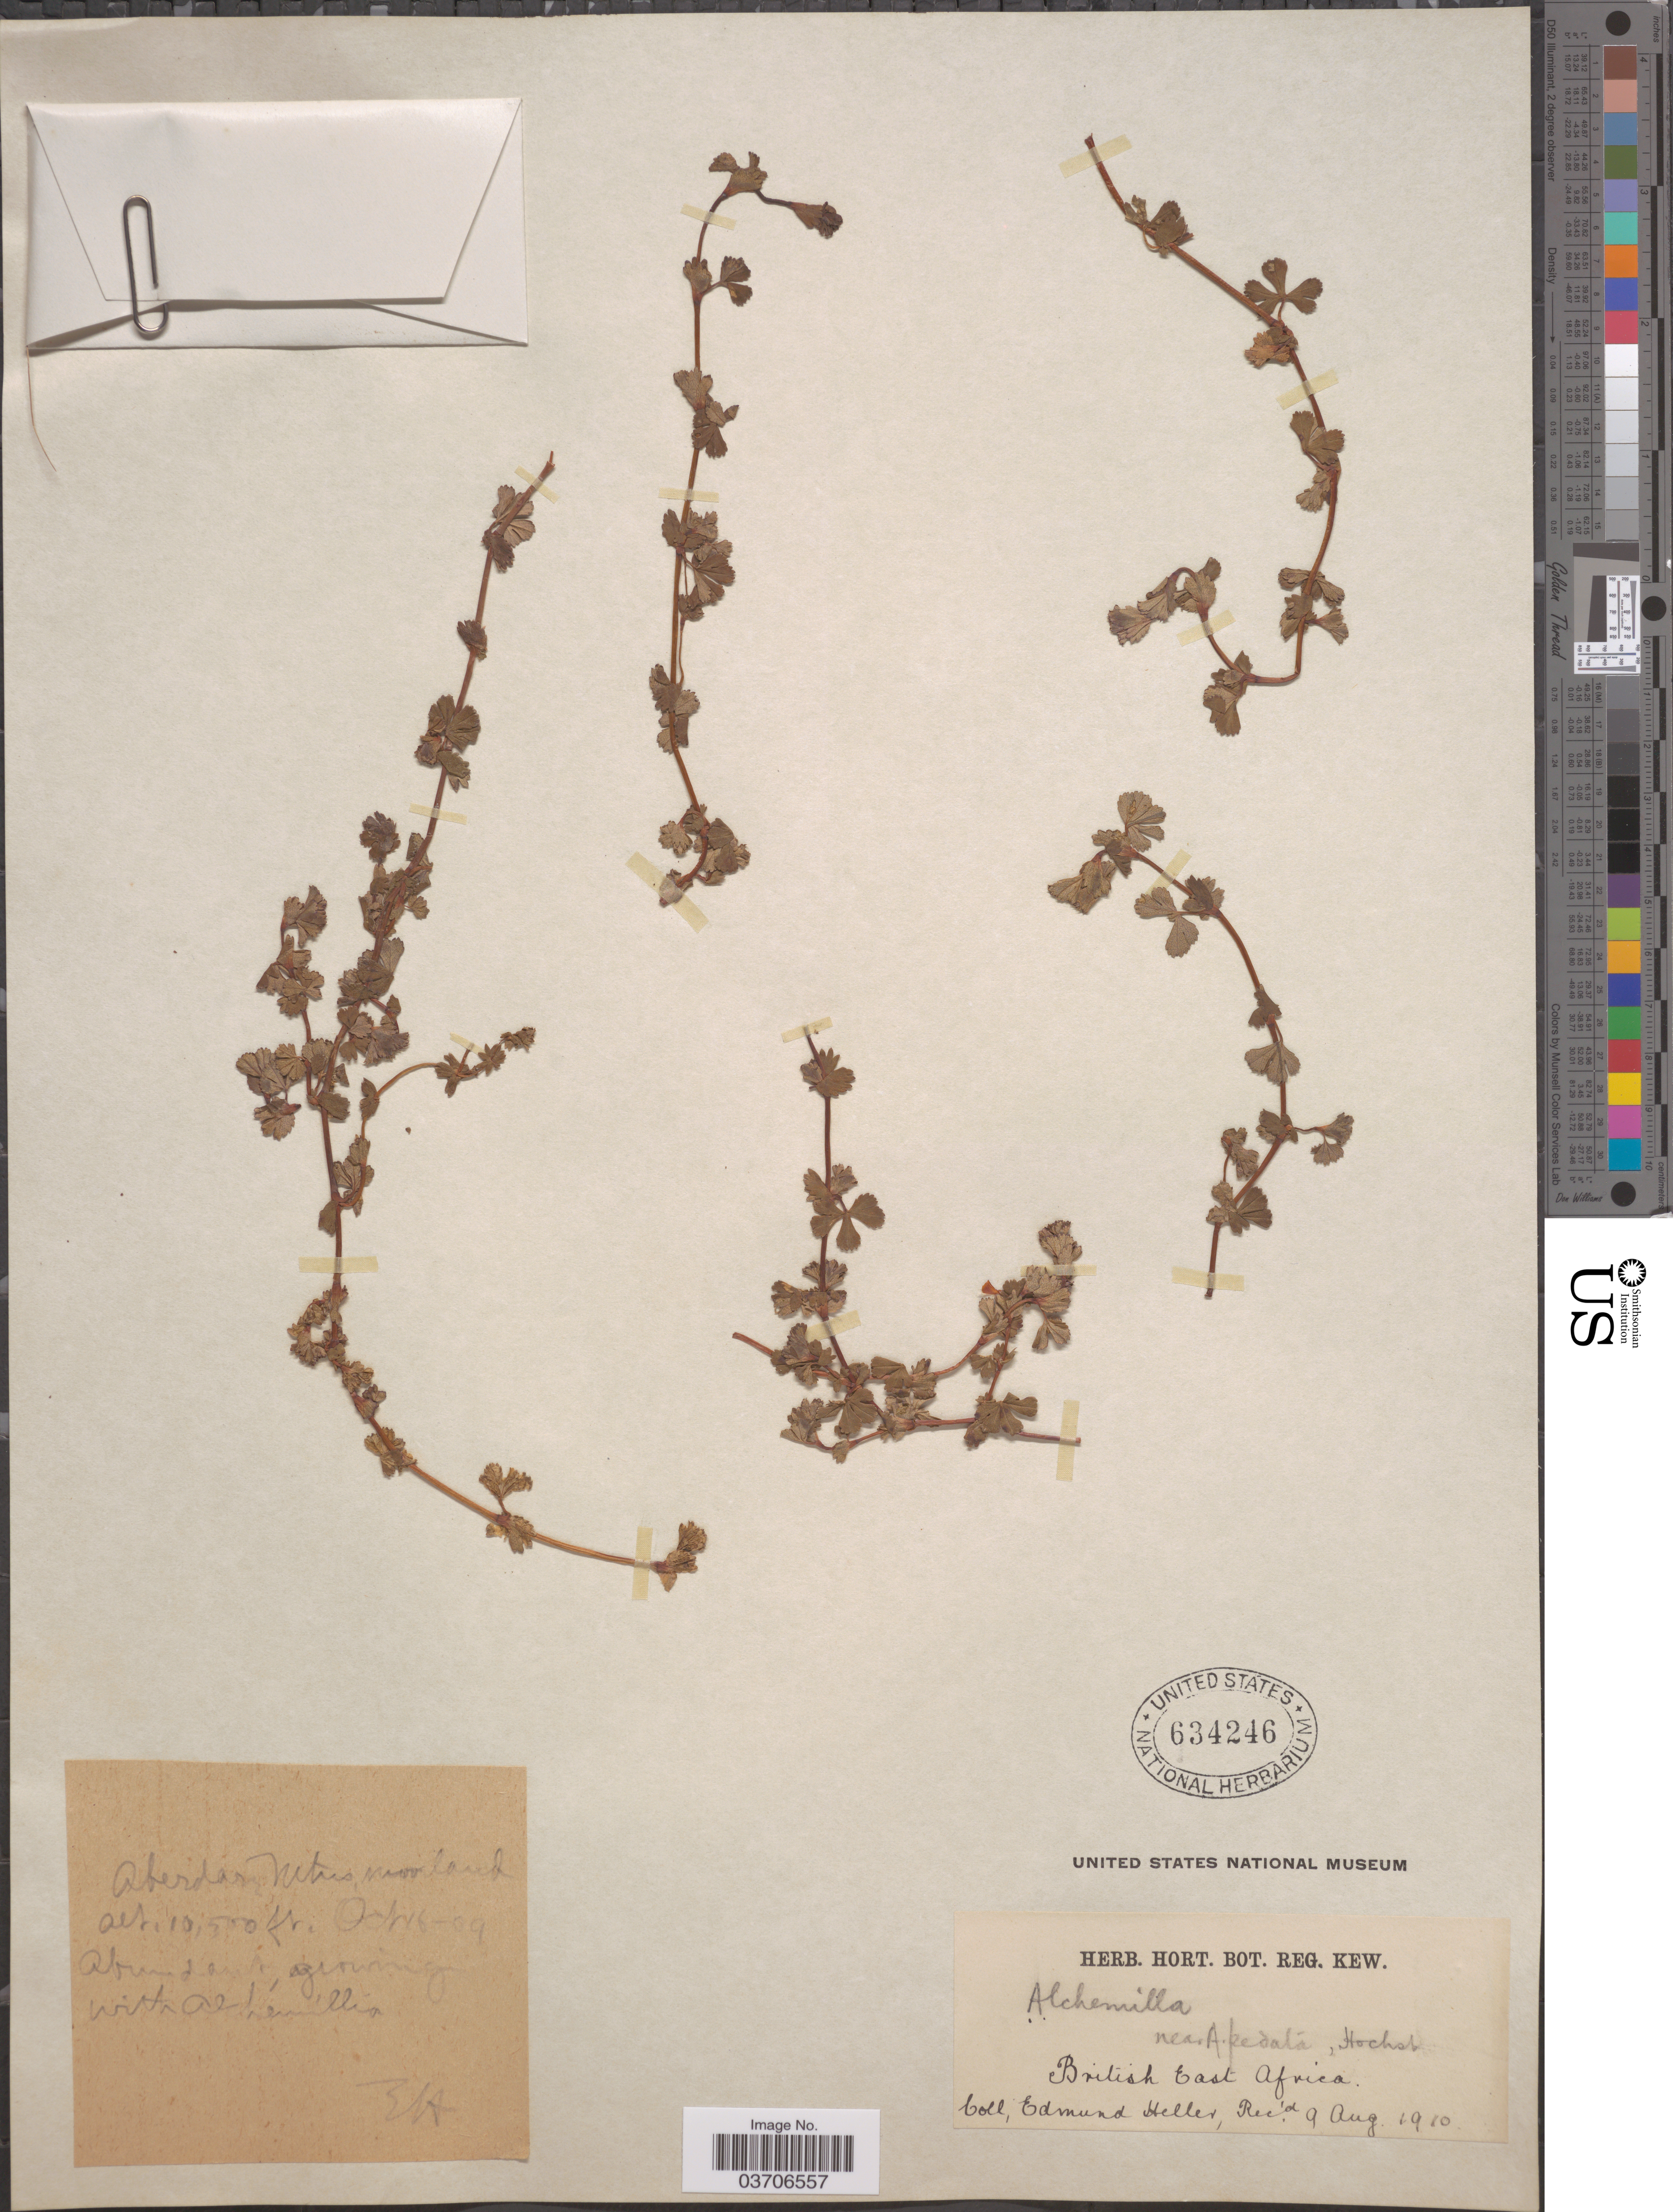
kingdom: Plantae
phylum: Tracheophyta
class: Magnoliopsida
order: Rosales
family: Rosaceae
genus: Alchemilla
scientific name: Alchemilla pedata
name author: Hochst. ex A. Rich.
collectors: E. Heller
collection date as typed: Transcribed d/m/y: 16/10/9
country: Kenya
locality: Aberdare Mtns, woodland. British East Africa.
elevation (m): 3200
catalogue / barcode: US 634246